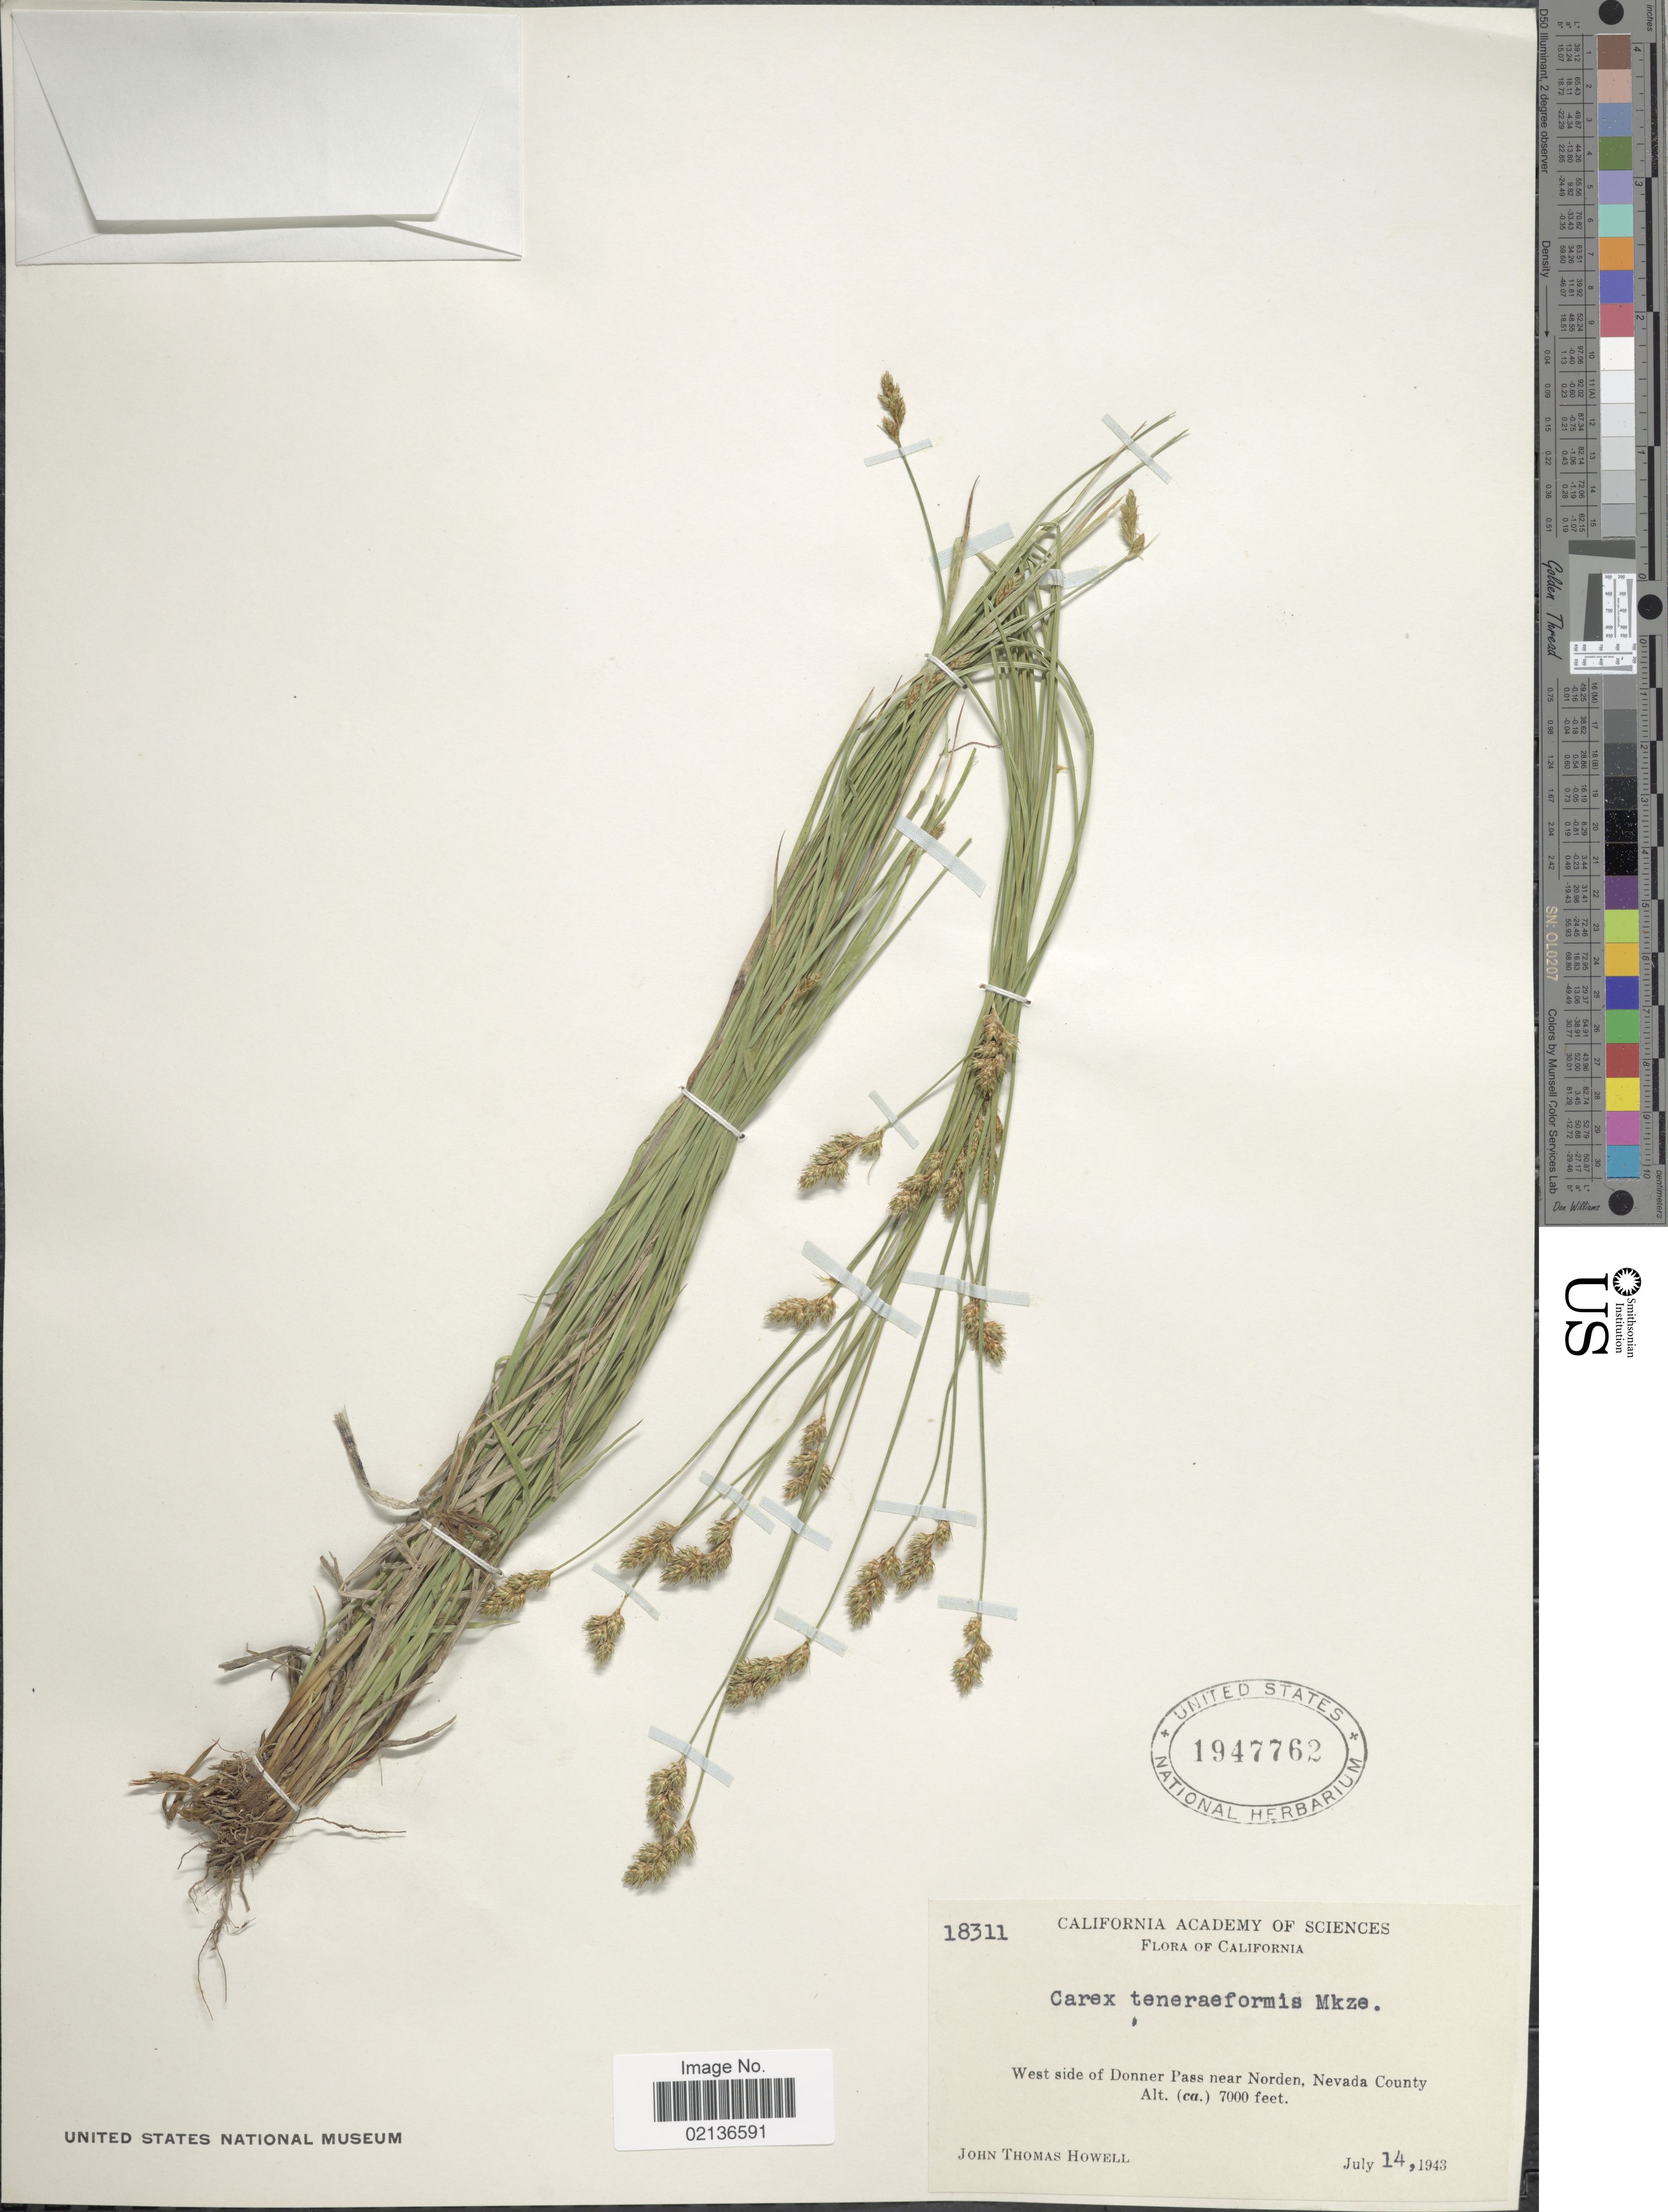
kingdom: Plantae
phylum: Tracheophyta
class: Liliopsida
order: Poales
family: Cyperaceae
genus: Carex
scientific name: Carex subfusca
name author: W. Boott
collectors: J. T. Howell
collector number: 18311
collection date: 1943-07-14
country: United States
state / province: California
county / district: Nevada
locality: West side of Donner Pass near Norden, Nevada County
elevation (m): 2134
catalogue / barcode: US 1947762